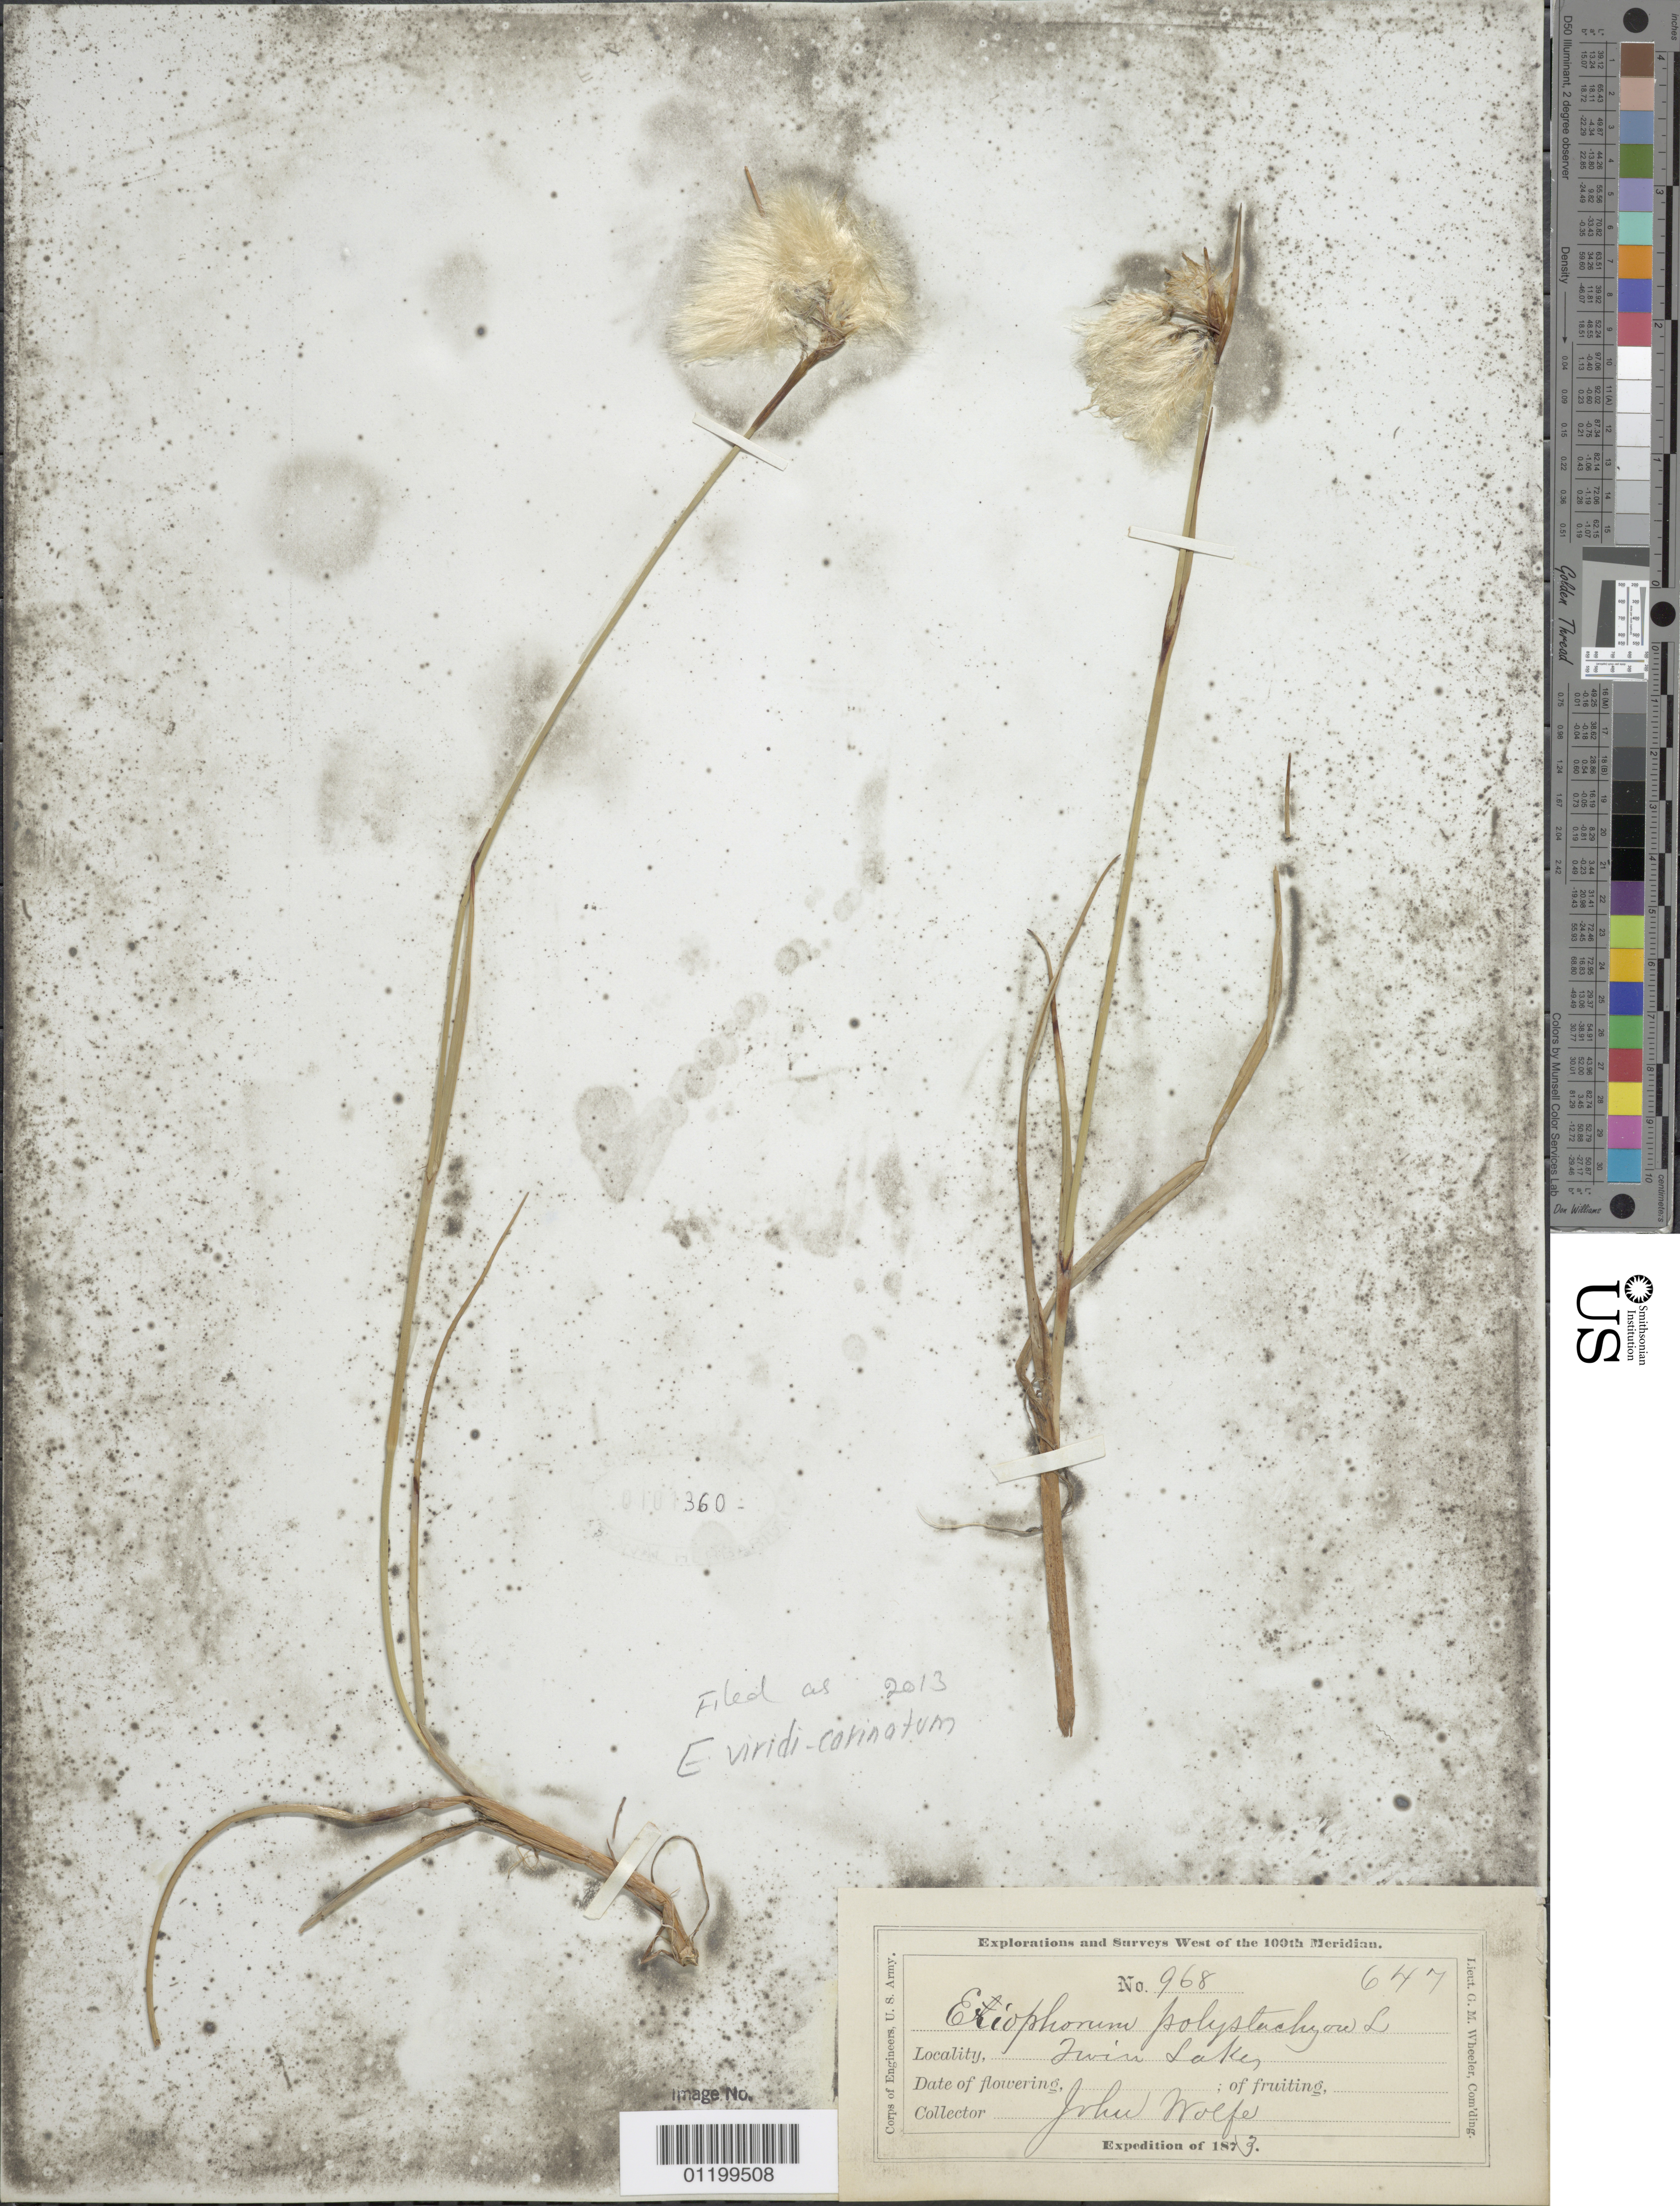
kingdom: Plantae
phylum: Tracheophyta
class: Liliopsida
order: Poales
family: Cyperaceae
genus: Eriophorum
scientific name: Eriophorum viridicarinatum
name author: (Englem.) Fernald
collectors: J. Wolf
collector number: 968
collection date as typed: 1873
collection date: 1873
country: United States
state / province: Colorado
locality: Twin Lakes.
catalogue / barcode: US 101360